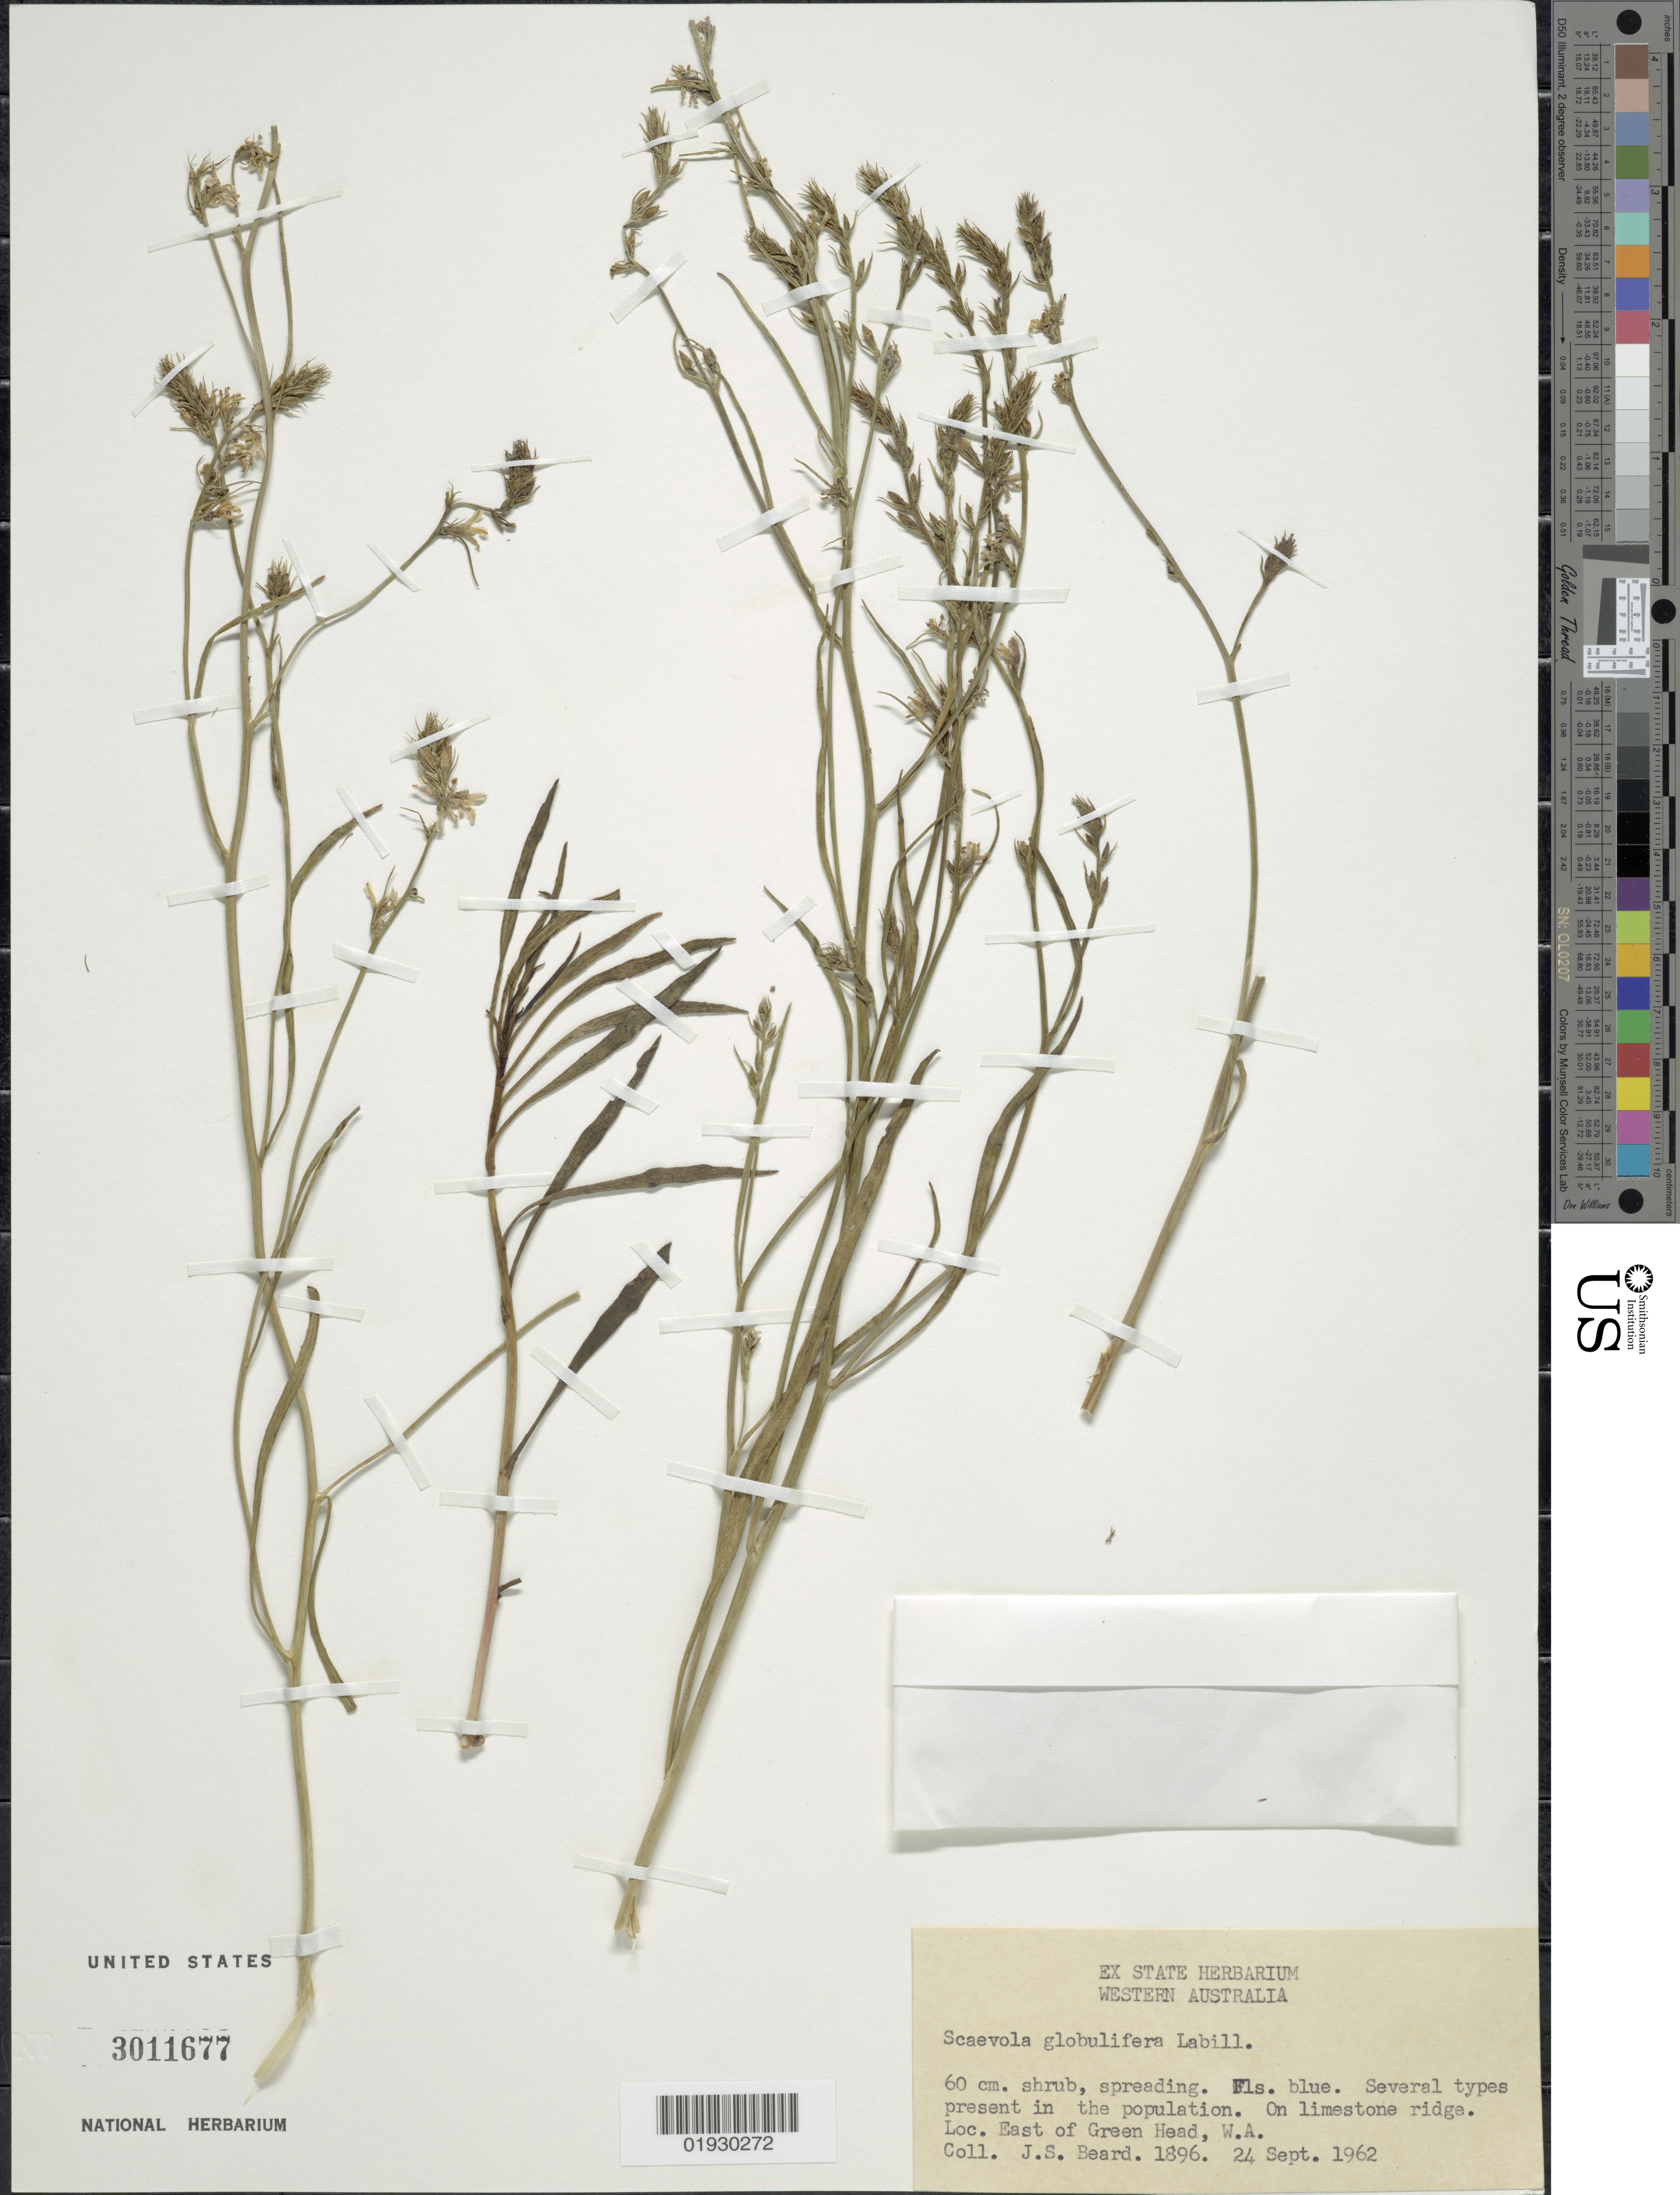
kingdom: Plantae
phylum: Tracheophyta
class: Magnoliopsida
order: Asterales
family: Goodeniaceae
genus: Scaevola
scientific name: Scaevola globulifera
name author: Labill.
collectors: J. Beard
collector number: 1896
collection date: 1962-09-24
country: Australia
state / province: Western Australia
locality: East of Green Head, W.A.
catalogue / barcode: US 3011677